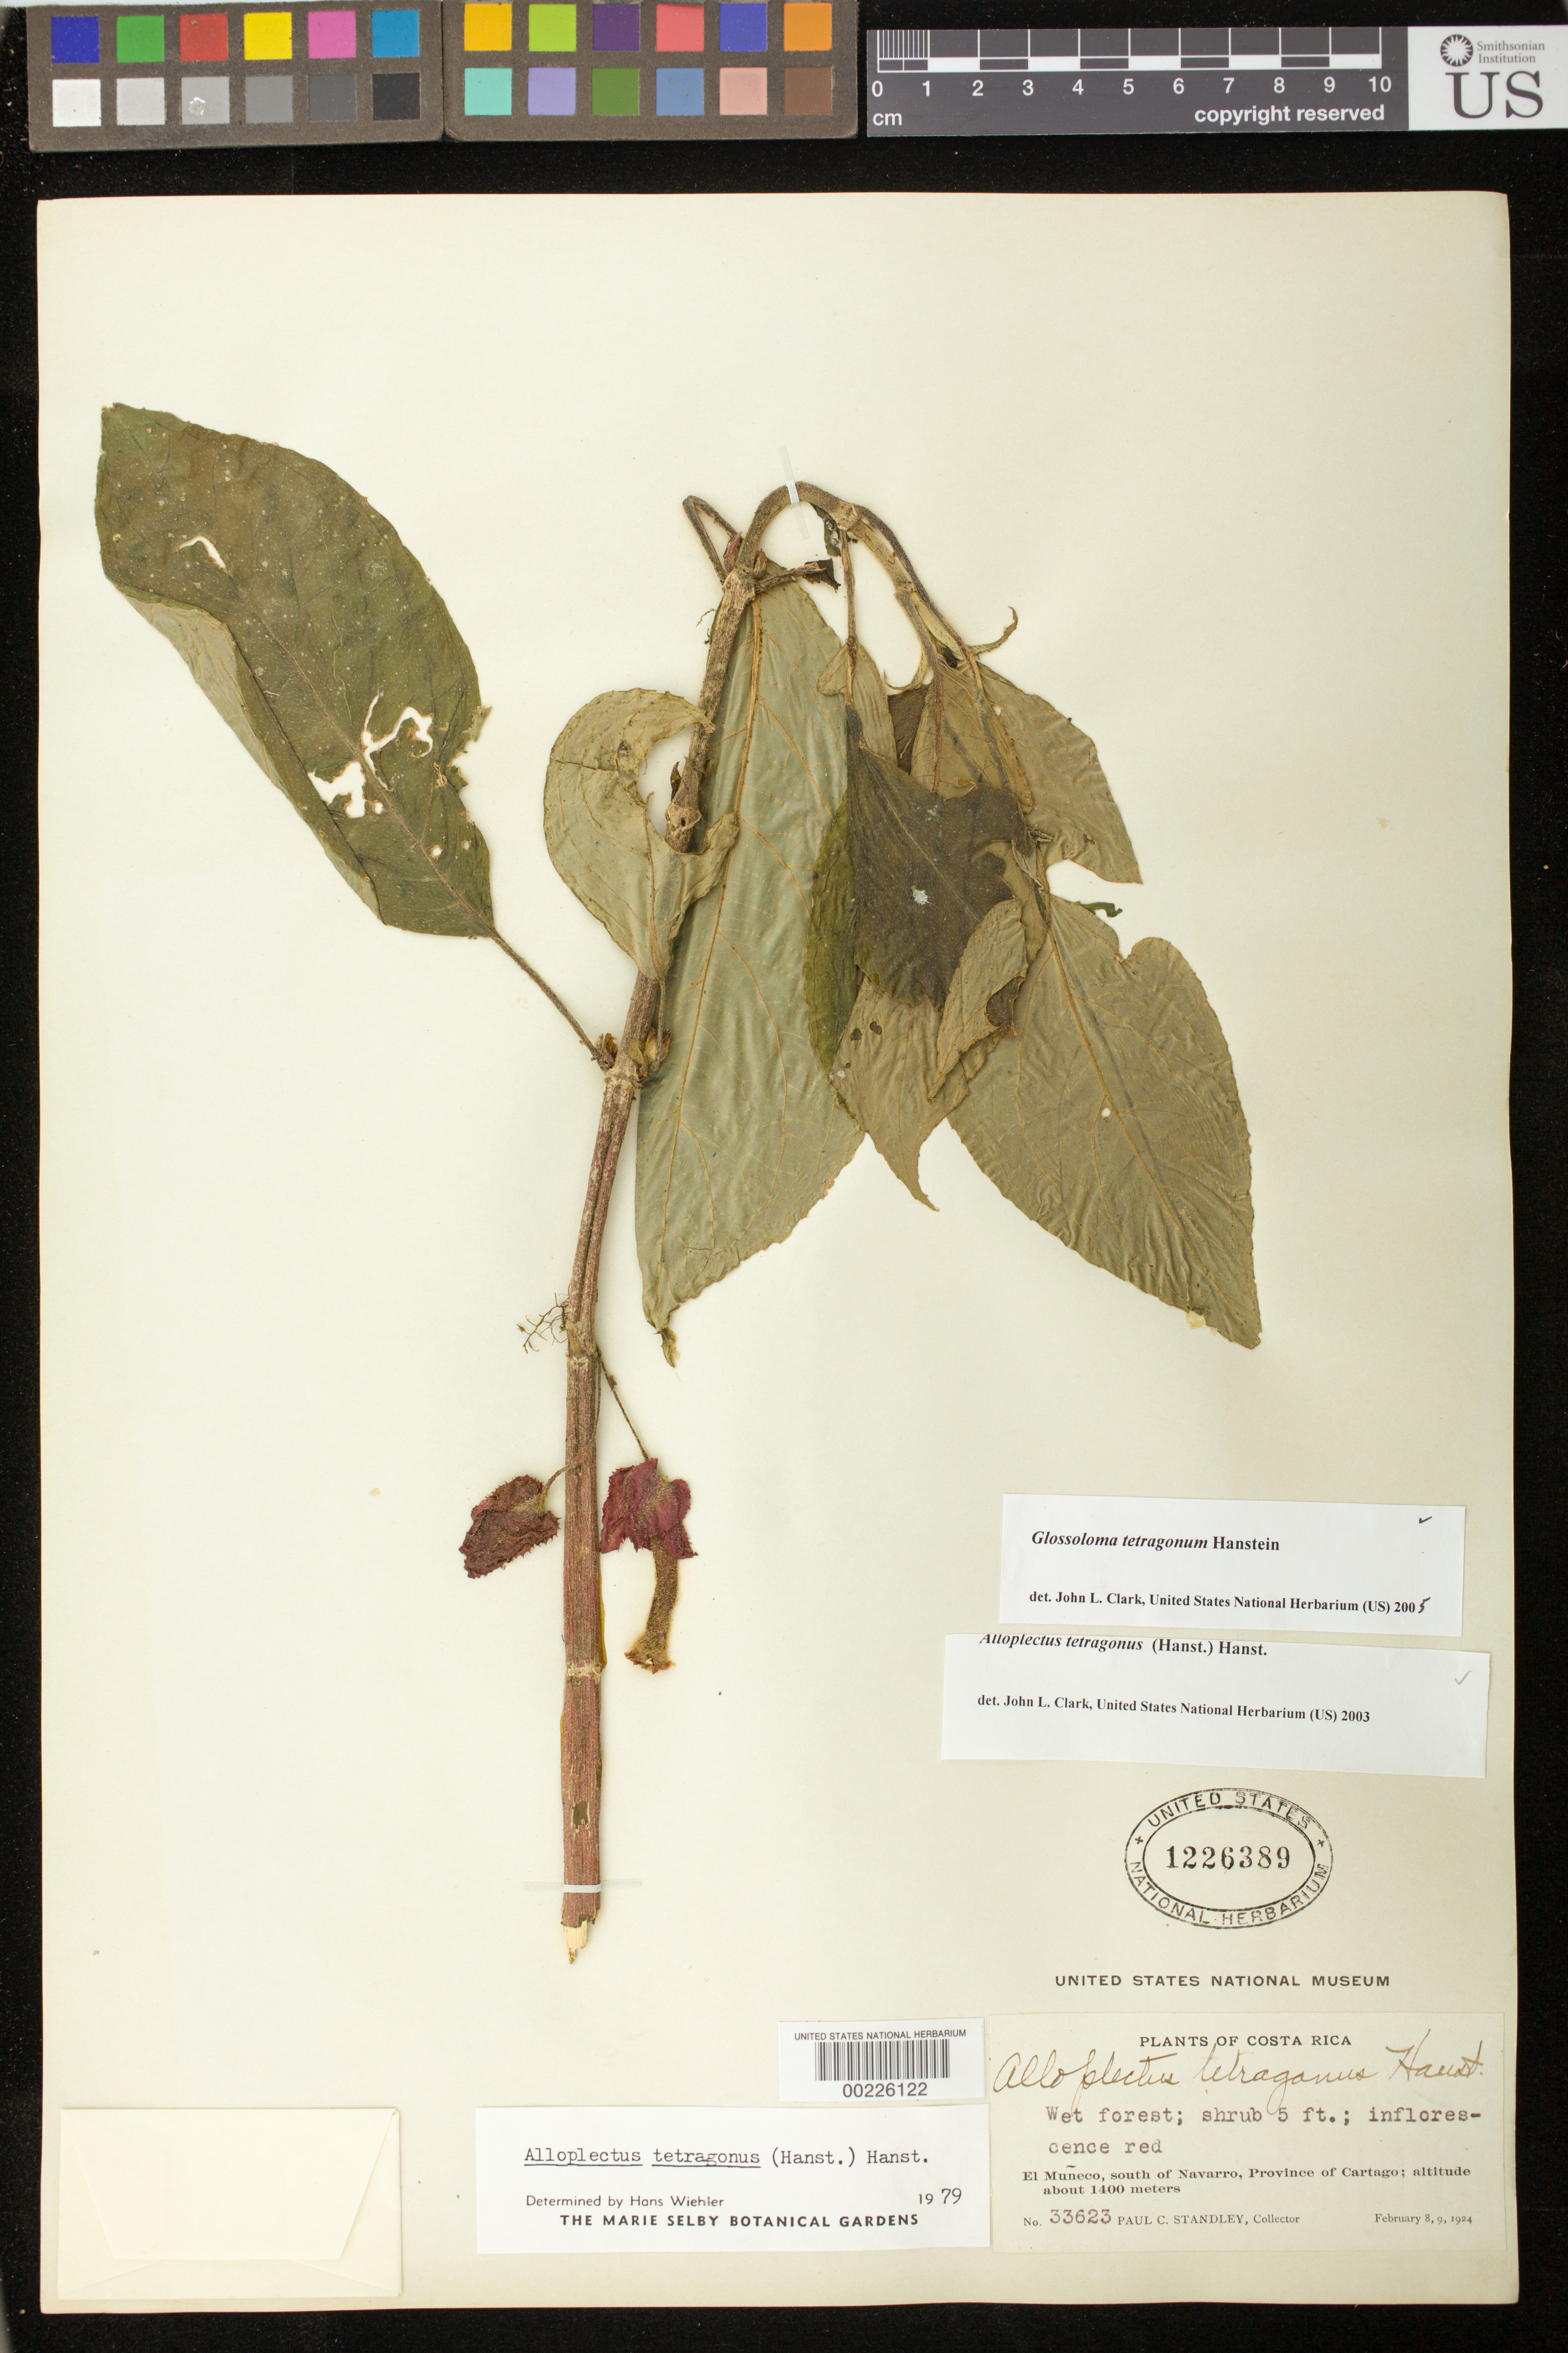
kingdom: Plantae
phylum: Tracheophyta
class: Magnoliopsida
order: Lamiales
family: Gesneriaceae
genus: Glossoloma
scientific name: Glossoloma tetragonum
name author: Hanst.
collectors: P. C. Standley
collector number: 33623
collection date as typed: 8-9 Feb 1924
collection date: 1924-02-08/1924-02-09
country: Costa Rica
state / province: Cartago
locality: El Muneco, S of Navarro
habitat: Wet forest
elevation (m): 1400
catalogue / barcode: US 1226389